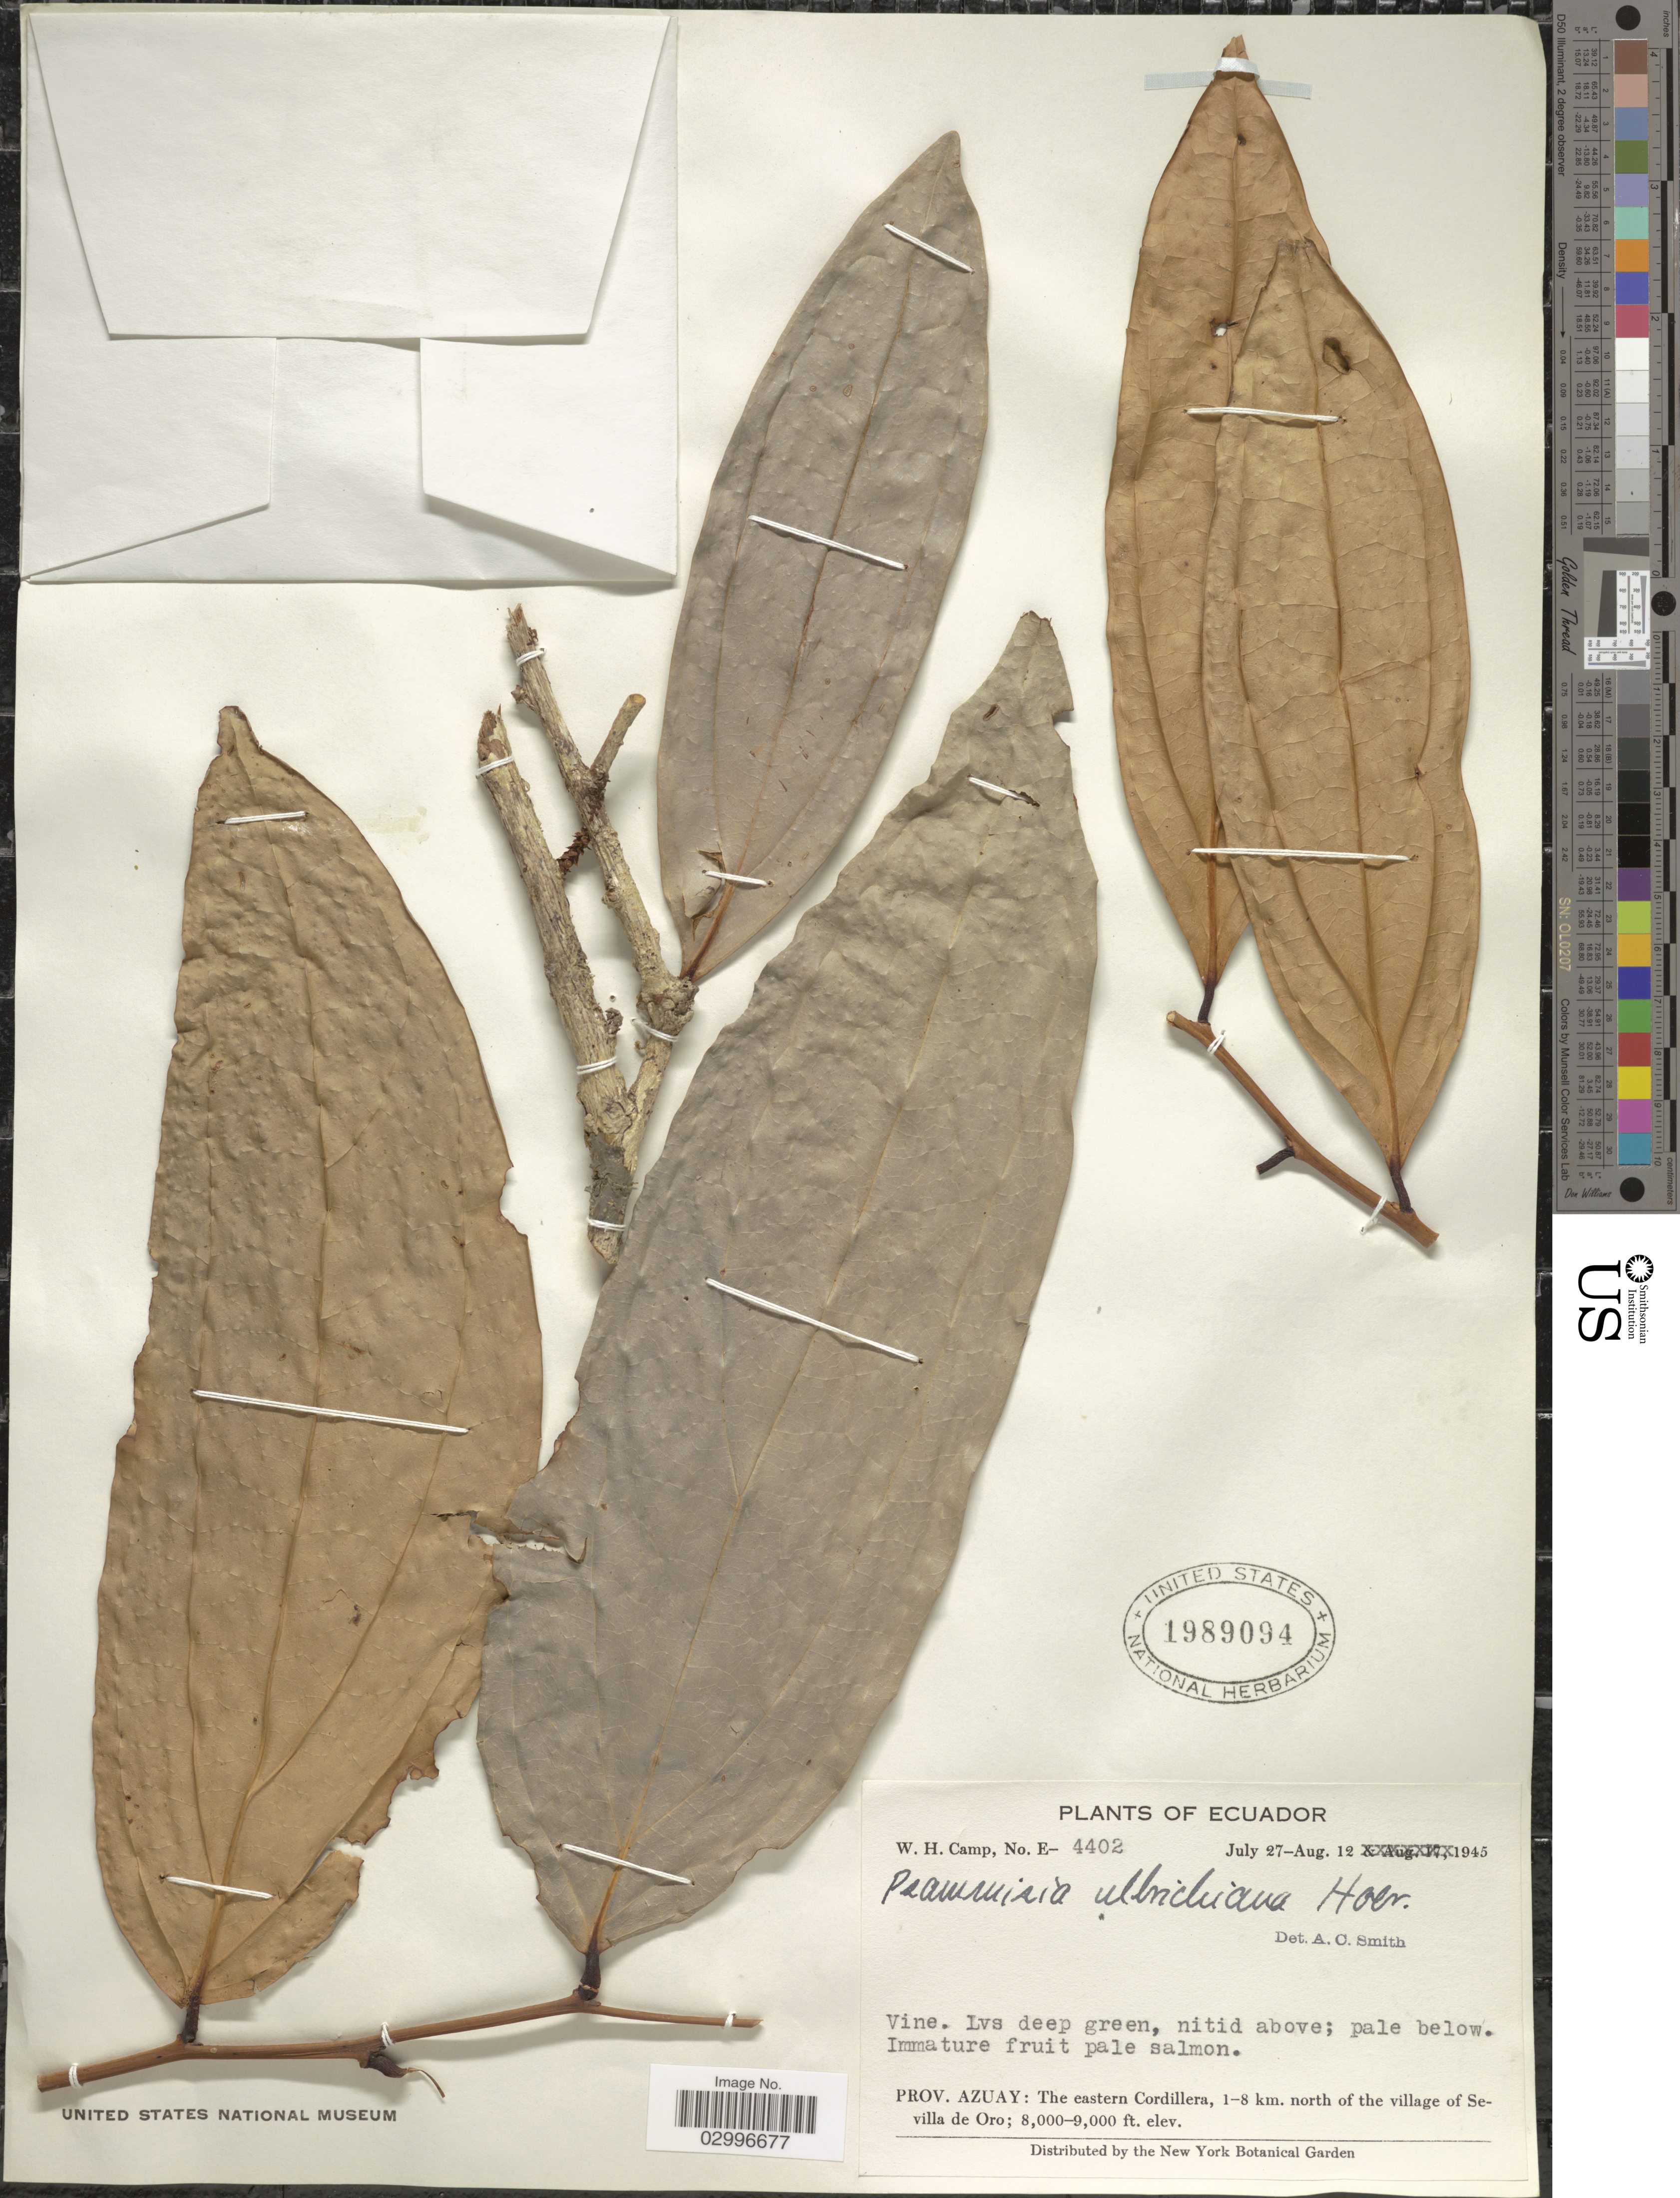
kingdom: Plantae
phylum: Tracheophyta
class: Magnoliopsida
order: Ericales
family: Ericaceae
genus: Psammisia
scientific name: Psammisia ulbrichiana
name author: Hoerold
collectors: W. H. Camp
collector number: E-4402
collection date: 1945-07-27/1945-08-12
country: Ecuador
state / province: Azuay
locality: The eastern Cordillera, 1-8 km. north of the village of Sevilla de Oro.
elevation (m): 2438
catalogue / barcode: US 1989094